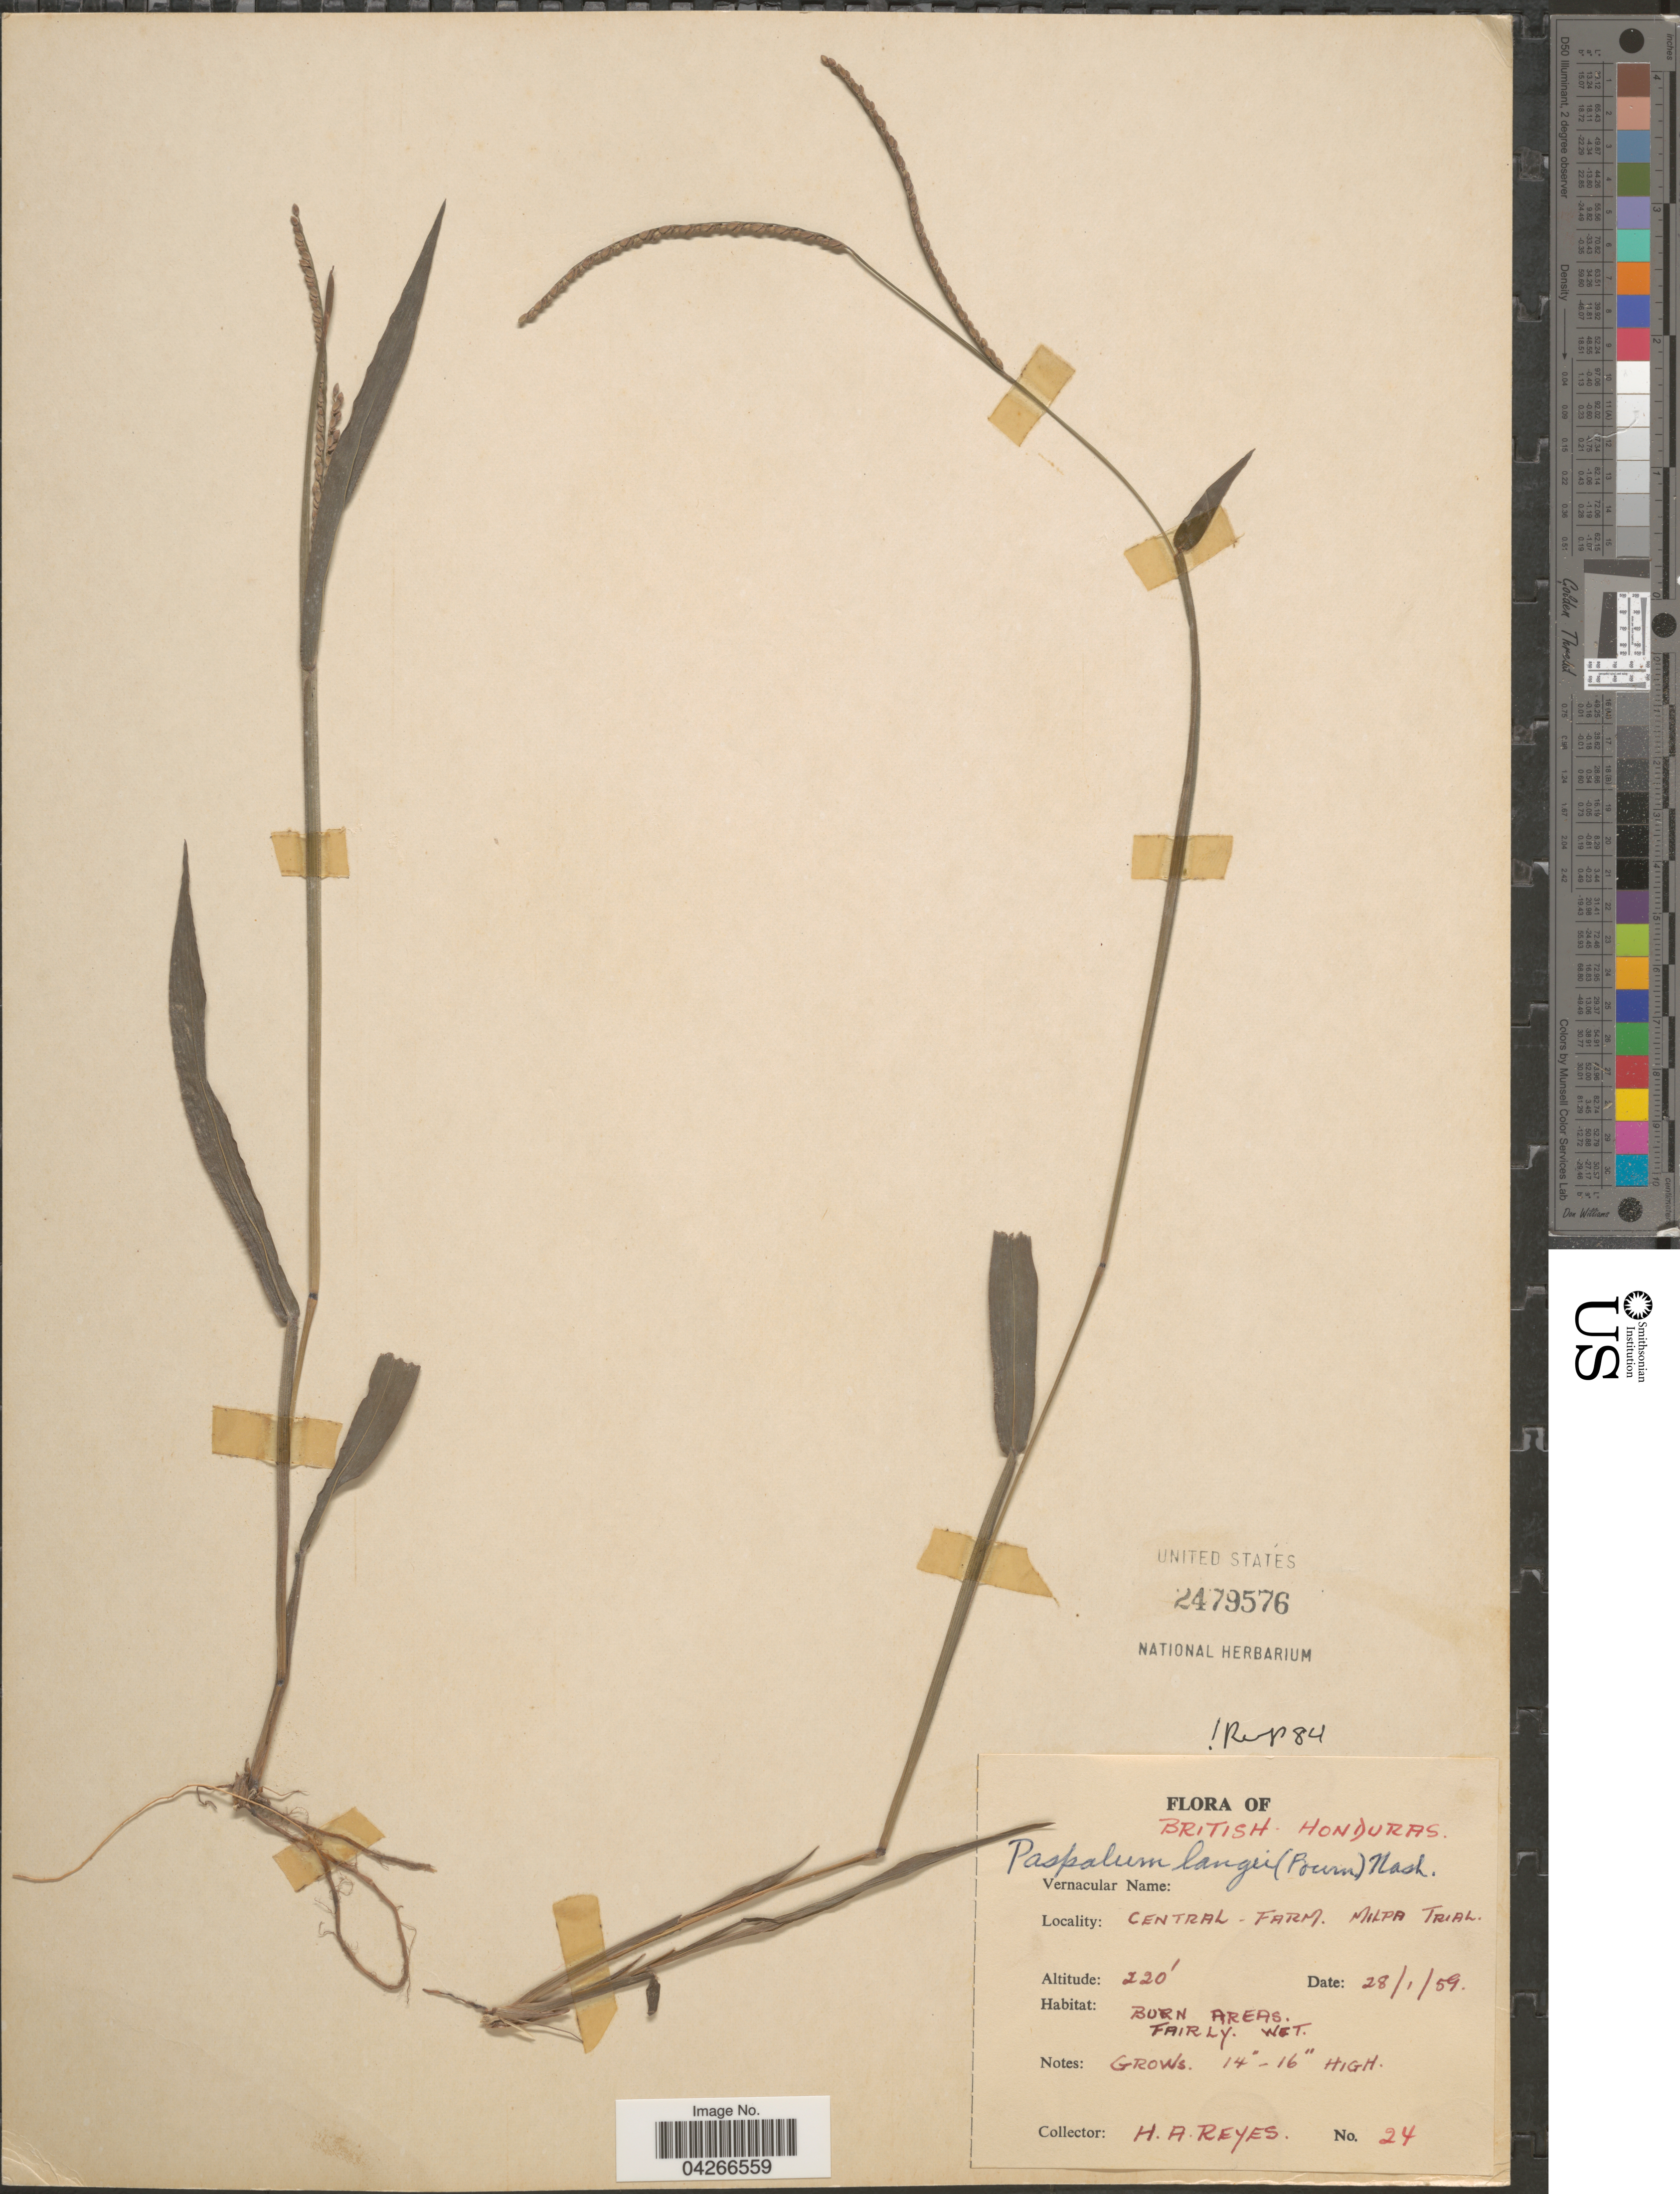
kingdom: Plantae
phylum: Tracheophyta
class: Liliopsida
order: Poales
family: Poaceae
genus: Paspalum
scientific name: Paspalum langei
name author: (E. Fourn.) Nash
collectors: H. Reyes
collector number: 24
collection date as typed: Transcribed d/m/y: 28/1/59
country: Belize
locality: British Honduras. Central-Farm. Milpa Trail.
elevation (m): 67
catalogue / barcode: US 2479576